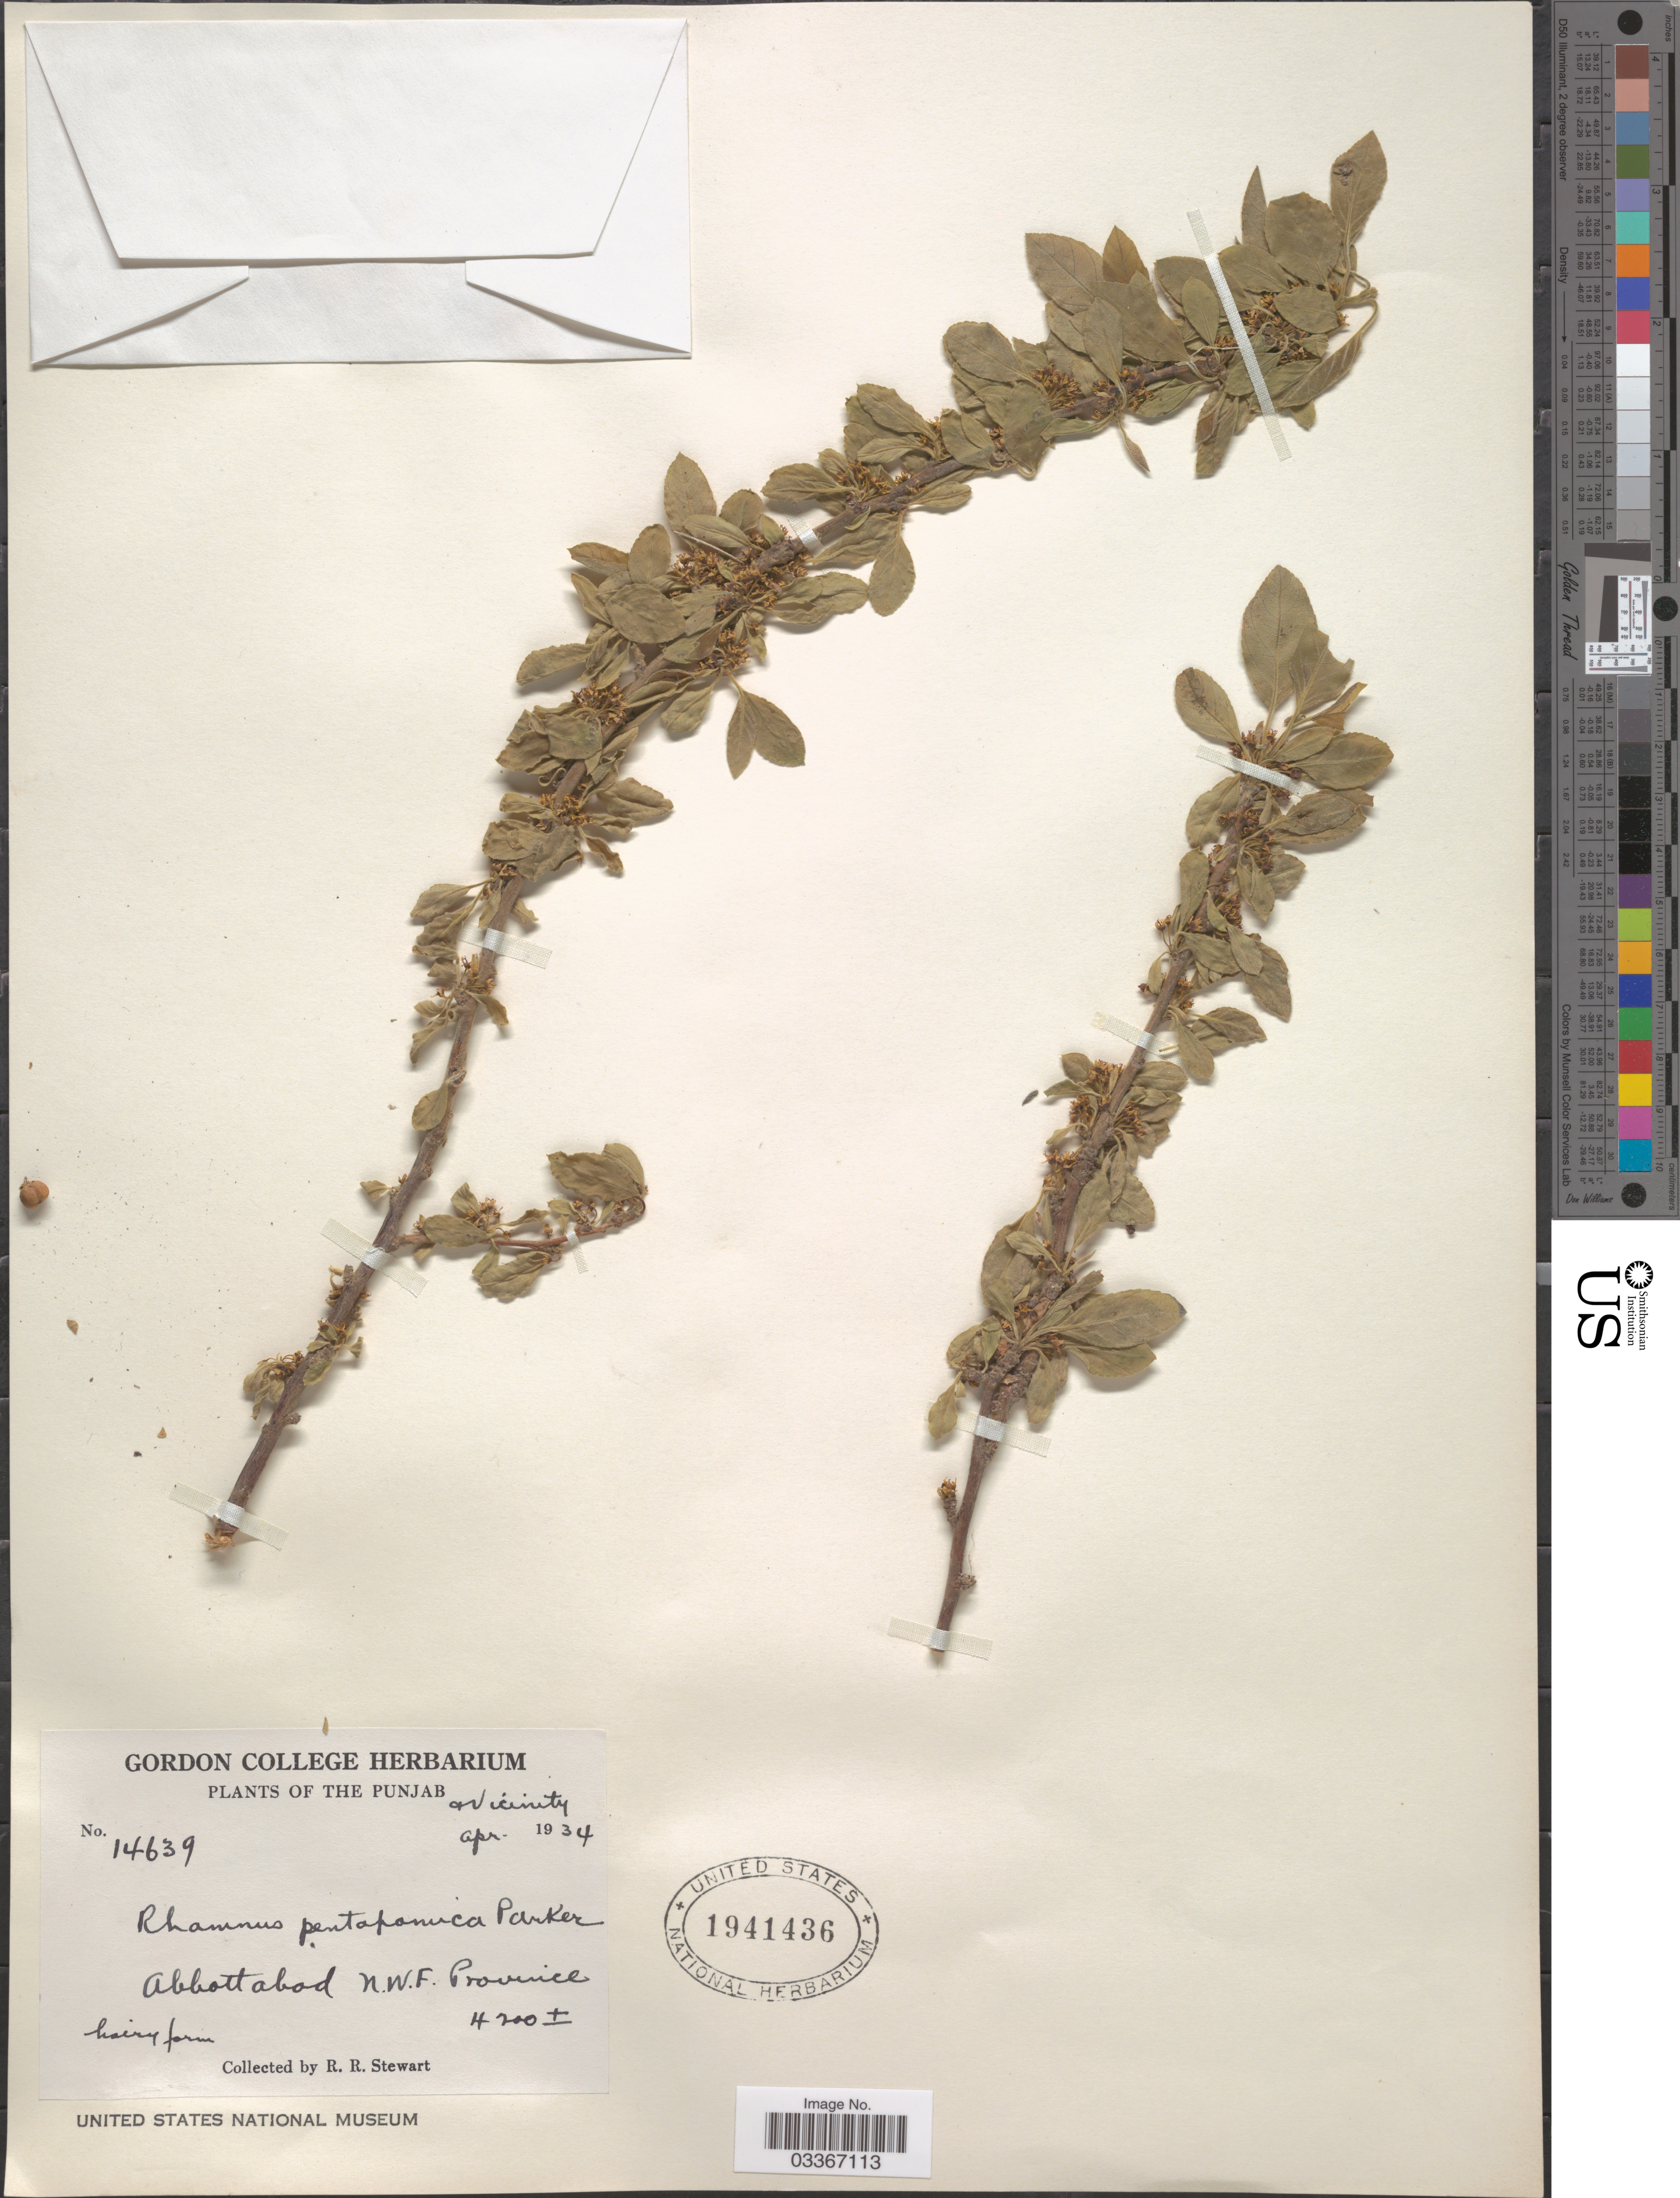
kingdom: Plantae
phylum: Tracheophyta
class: Magnoliopsida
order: Rosales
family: Rhamnaceae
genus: Rhamnus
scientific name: Rhamnus pentapomica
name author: R. Parker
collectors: R. Stewart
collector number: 14639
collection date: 1934-04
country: Pakistan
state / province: Punjab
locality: Abbottabad N.W.F. Province.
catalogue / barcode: US 1941436